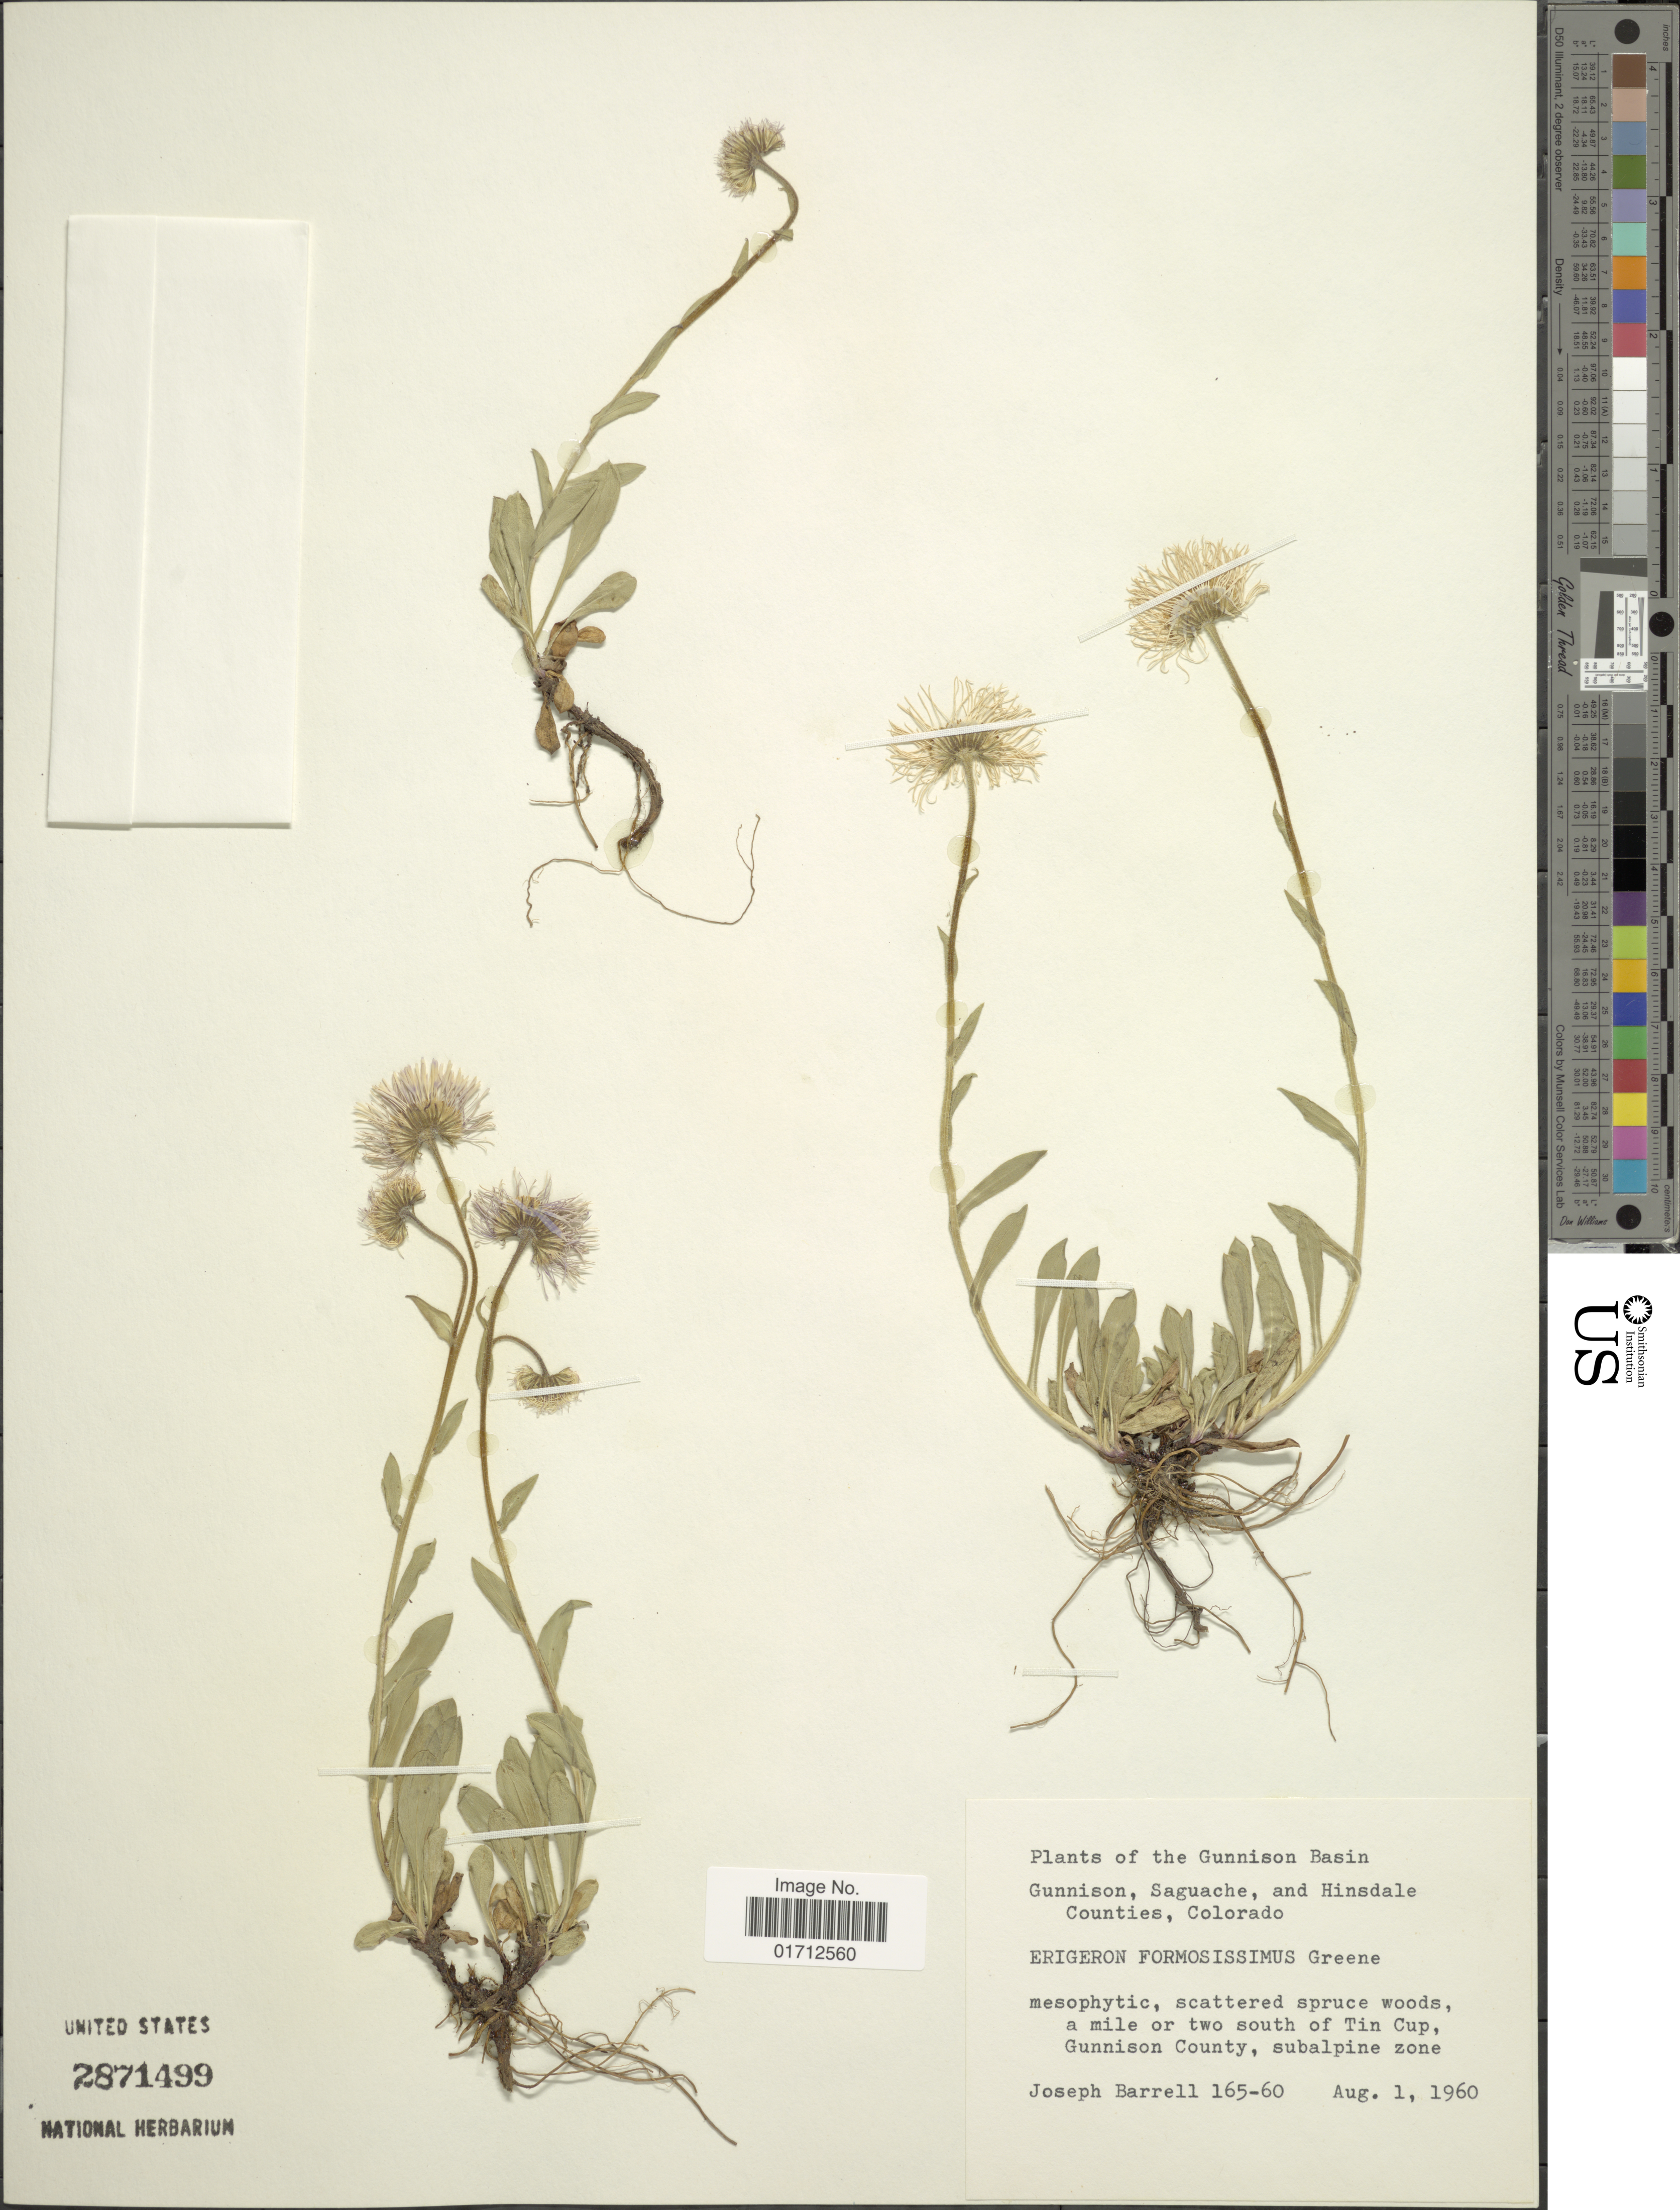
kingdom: Plantae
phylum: Tracheophyta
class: Magnoliopsida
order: Asterales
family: Asteraceae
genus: Erigeron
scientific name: Erigeron formosissimus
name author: Greene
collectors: J. Barrell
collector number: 165-60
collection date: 1960-08-01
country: United States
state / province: Colorado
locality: The Gunnison Basin Gunnison, Saguache, and Hinsdale Counties, a mile or two south of Tin Cup, Gunnison County, subalpine zone.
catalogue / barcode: US 2871499